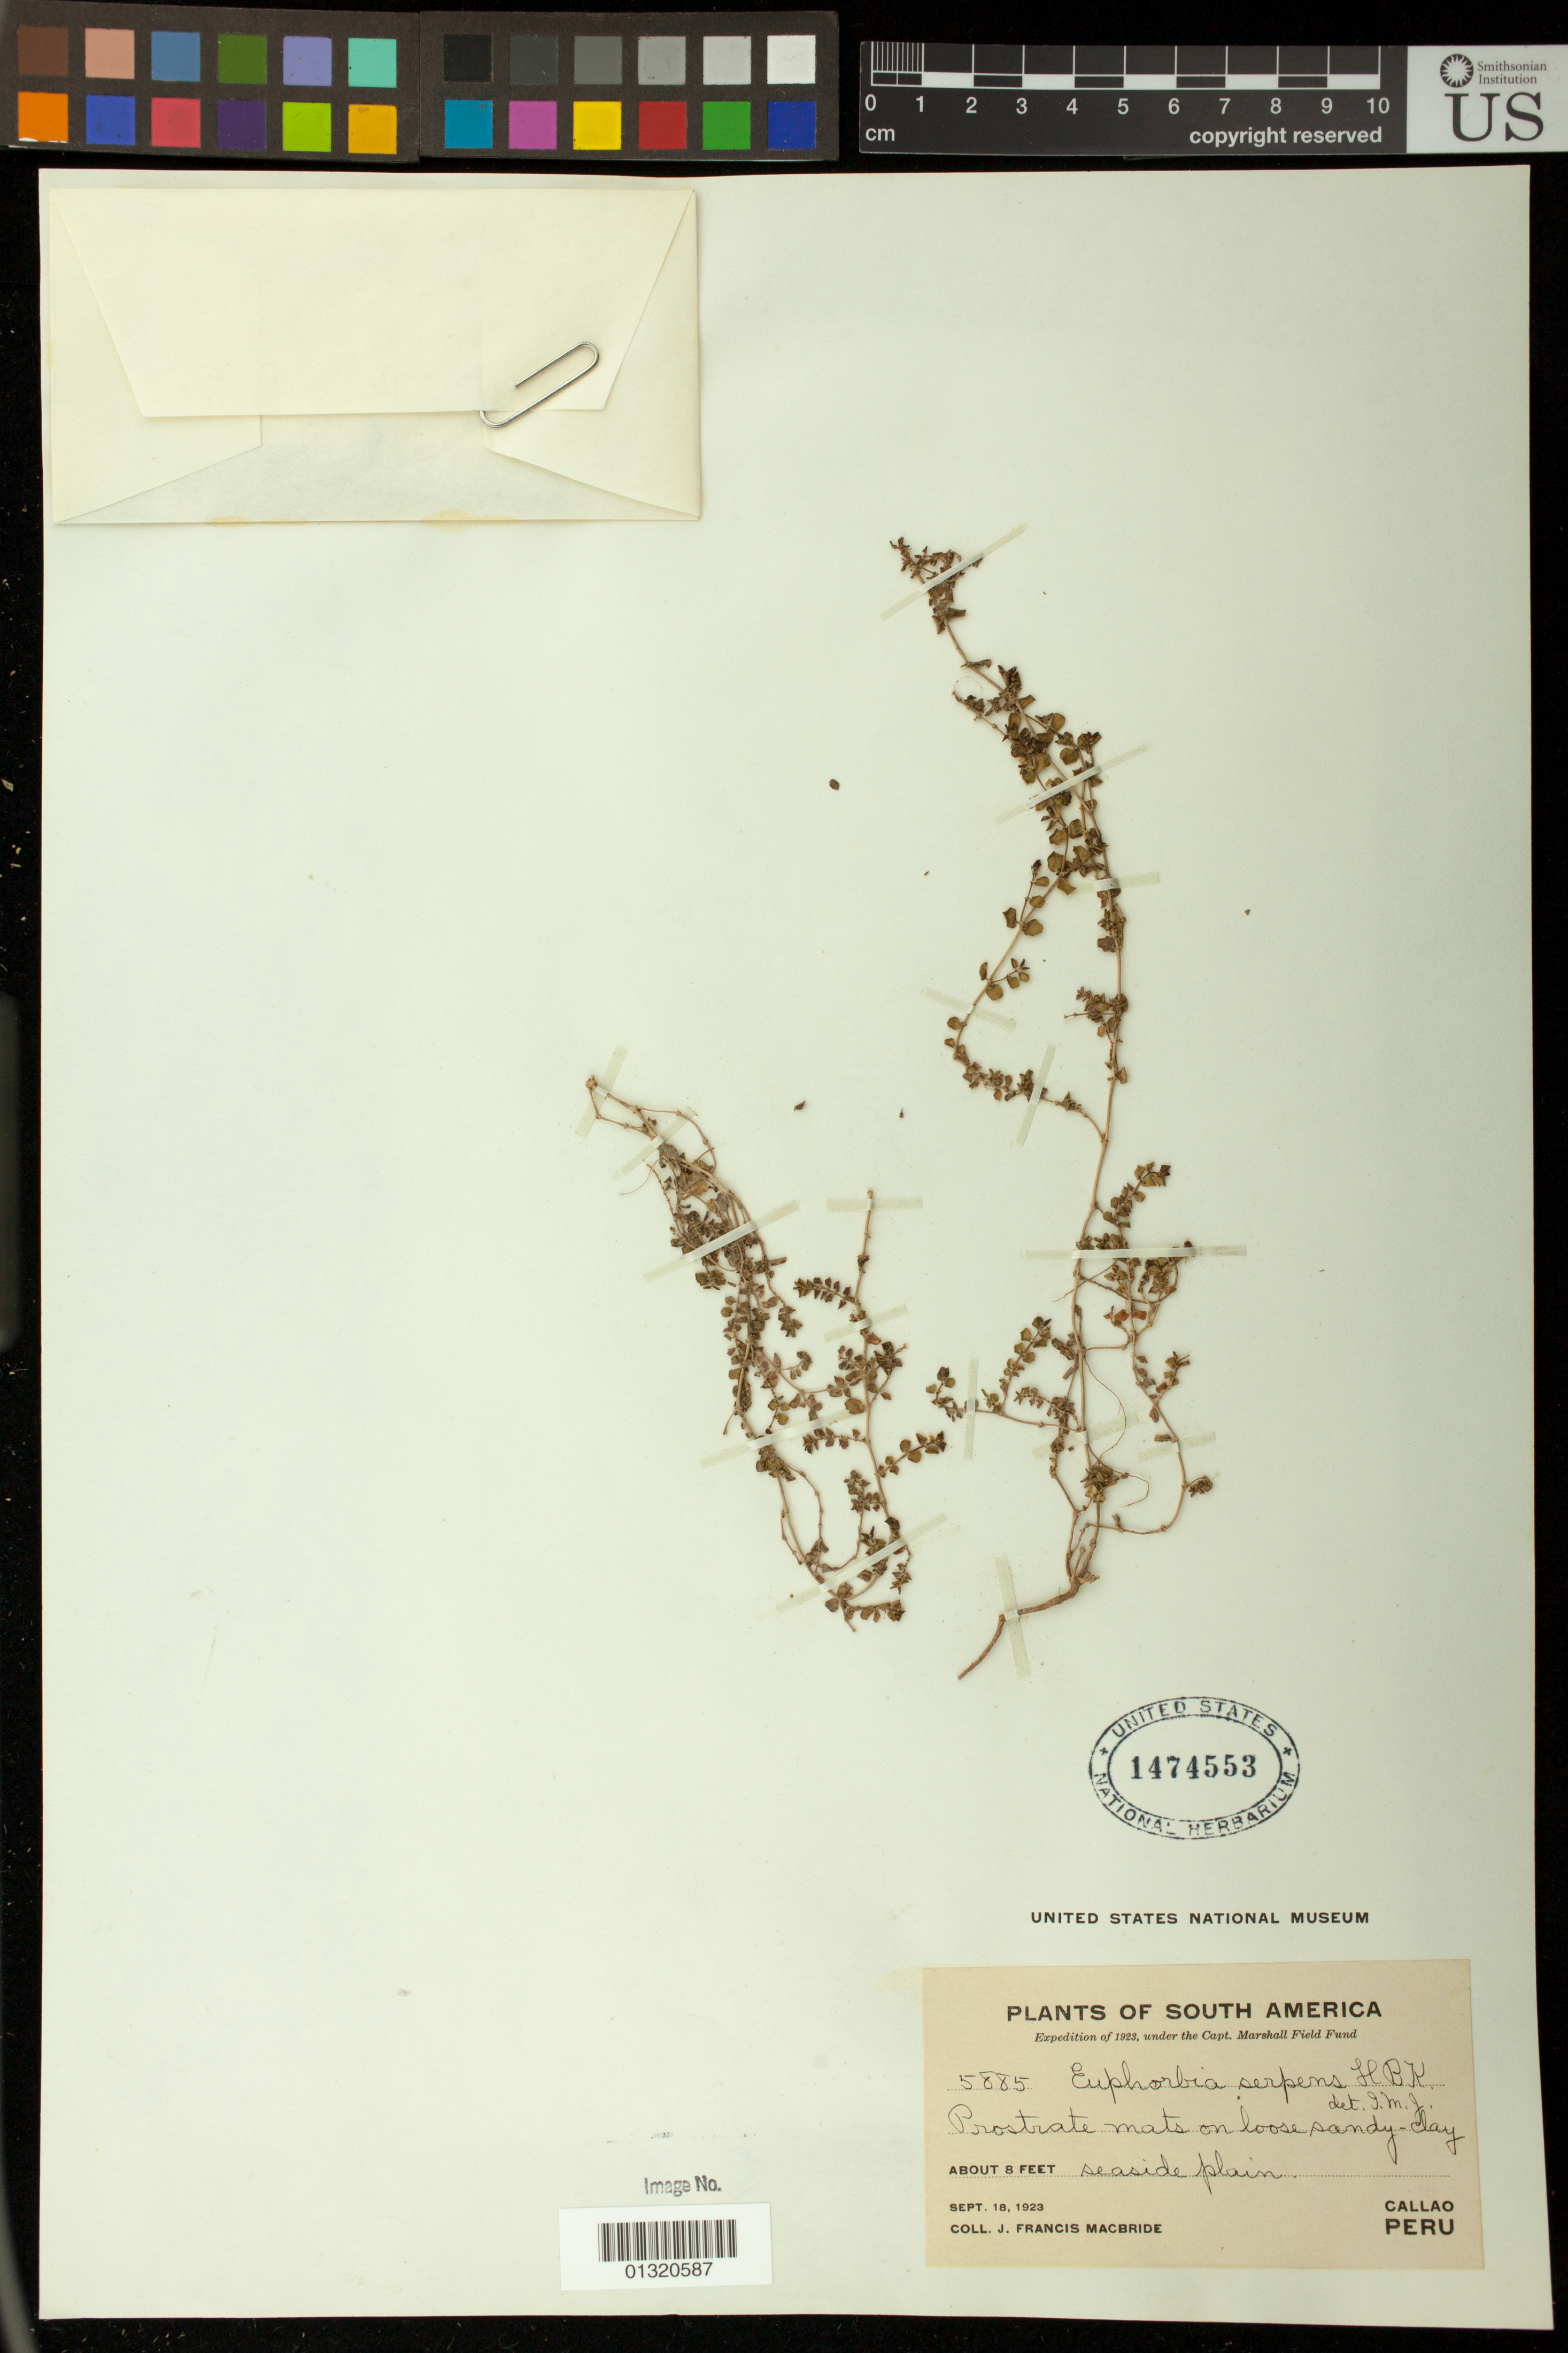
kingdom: Plantae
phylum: Tracheophyta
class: Magnoliopsida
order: Malpighiales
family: Euphorbiaceae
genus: Euphorbia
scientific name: Euphorbia serpens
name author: Kunth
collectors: J. F. Macbride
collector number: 5885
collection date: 1923-09-18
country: Peru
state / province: Callao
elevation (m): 2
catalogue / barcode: US 1474553